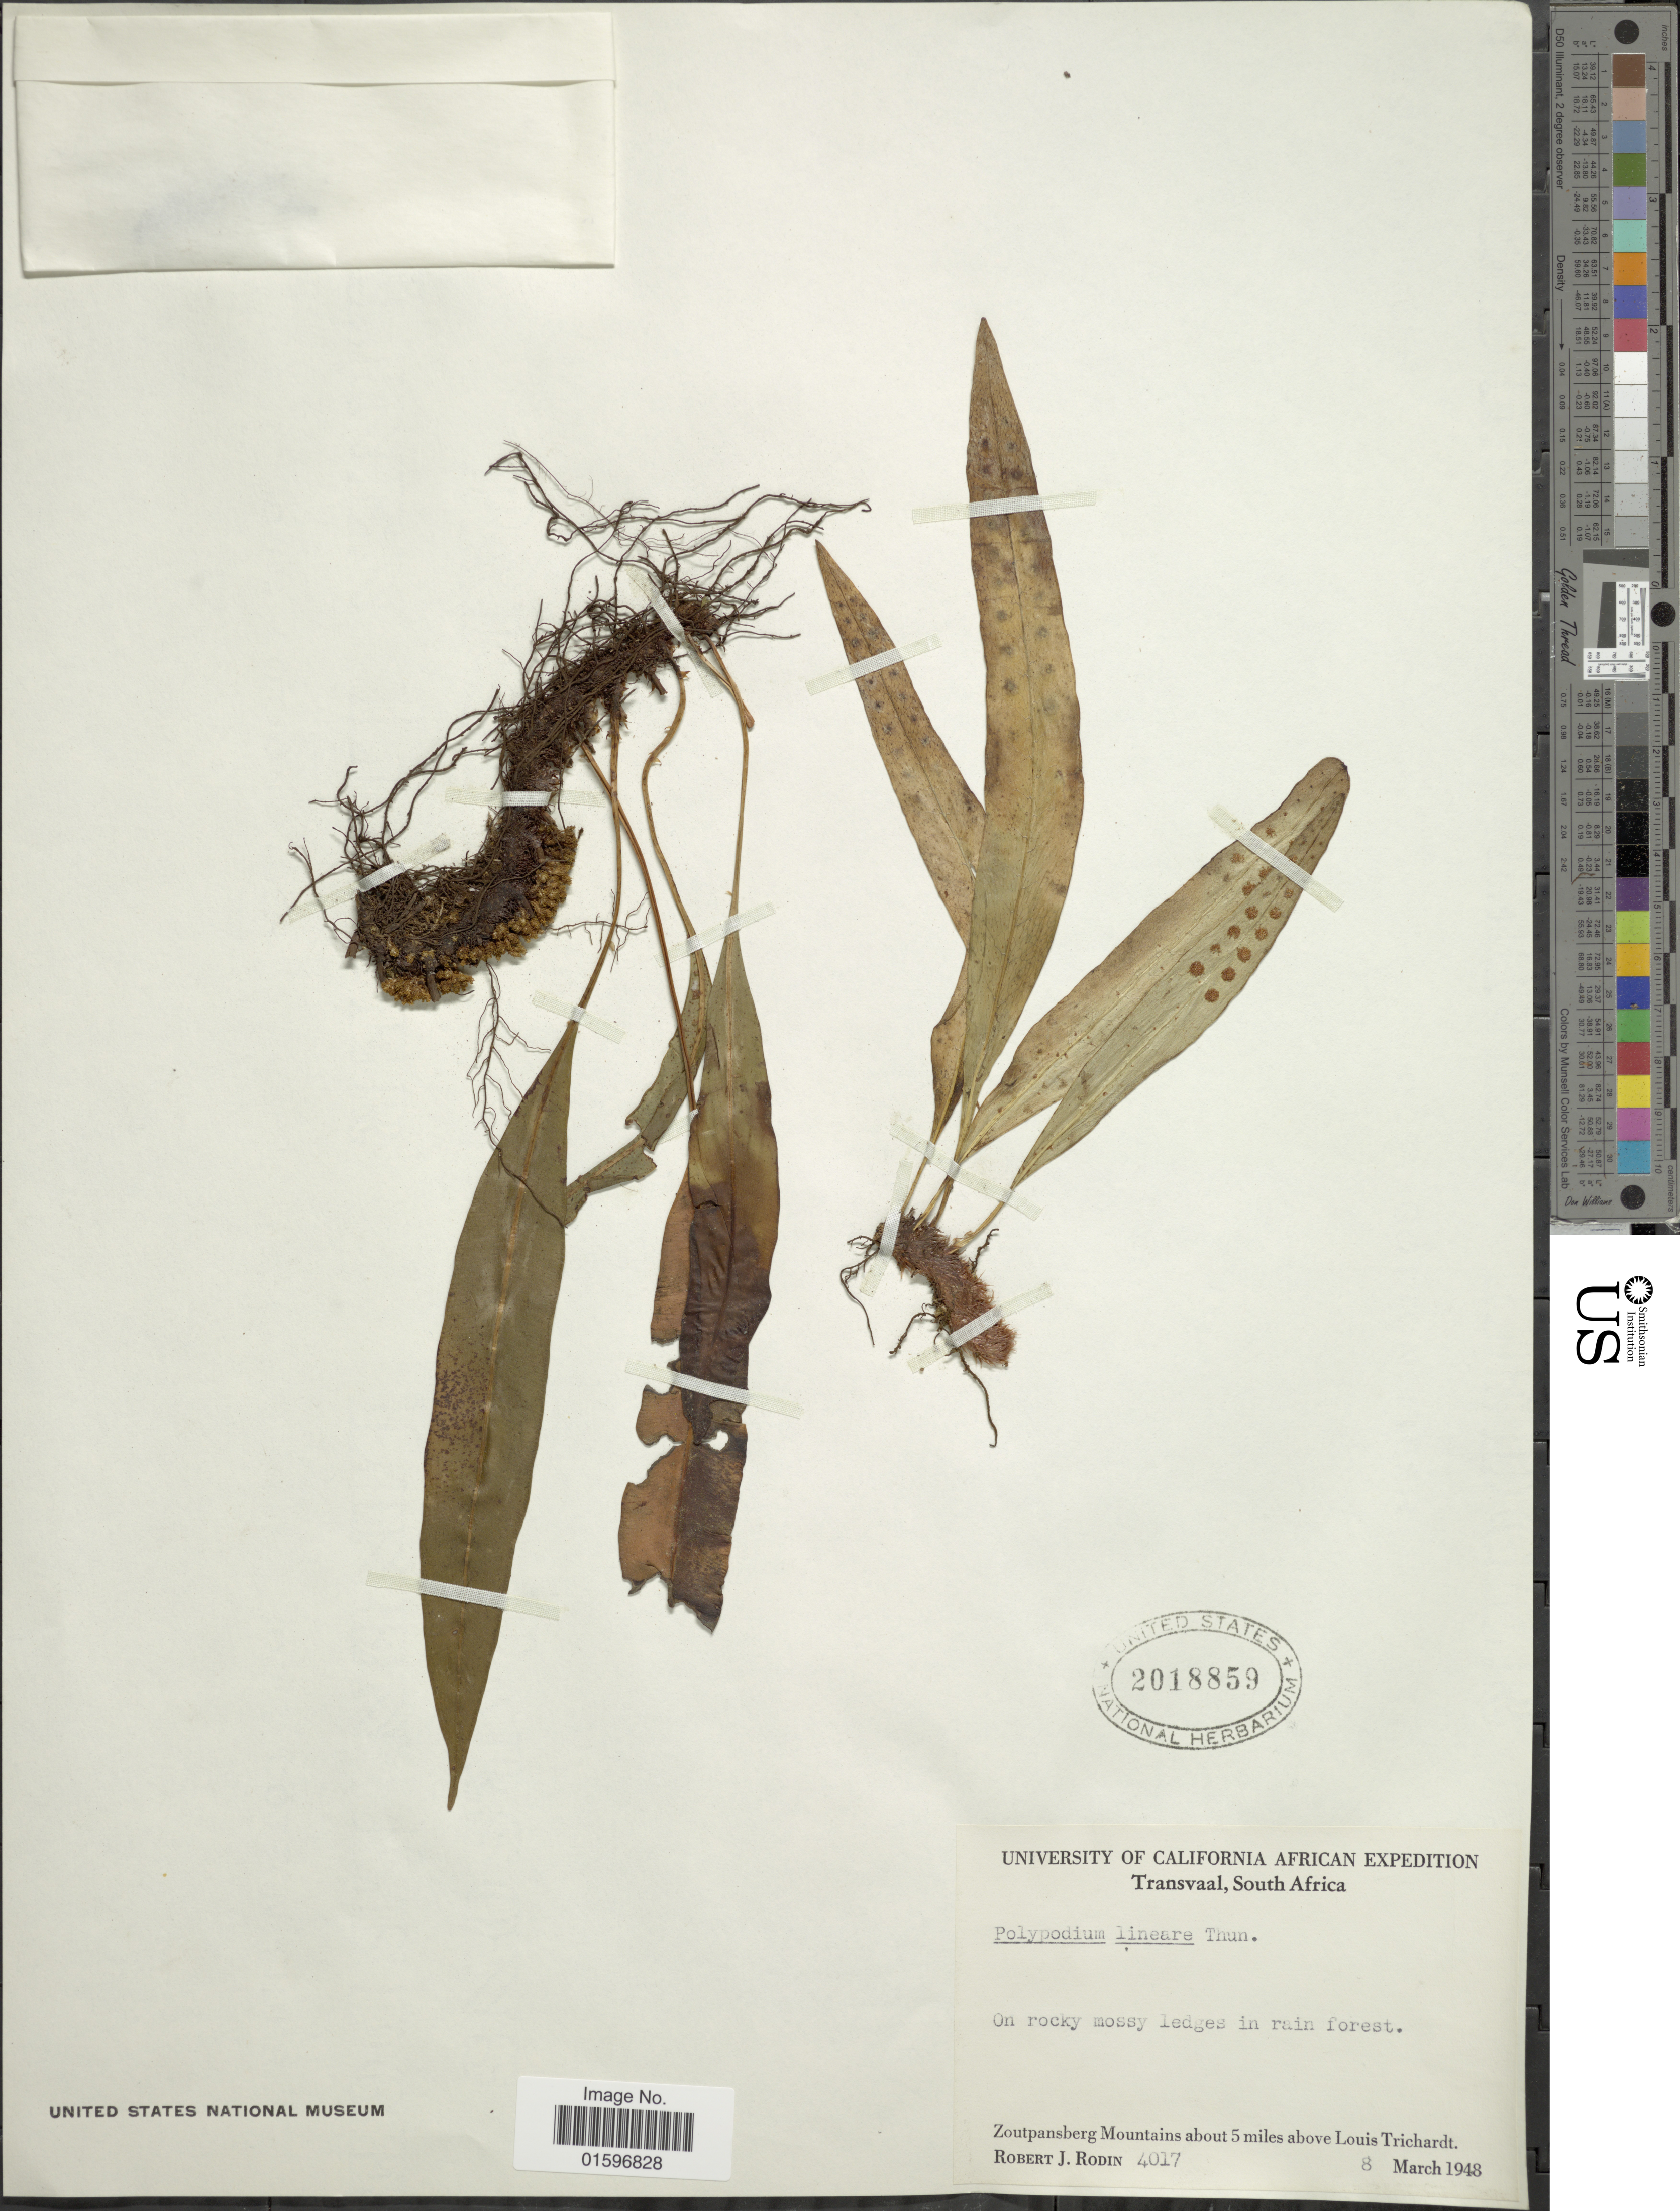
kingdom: Plantae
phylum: Tracheophyta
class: Polypodiopsida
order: Polypodiales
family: Polypodiaceae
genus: Polypodium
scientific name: Polypodium thunbergianum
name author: (Kaulf.) C. Chr.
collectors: R. J. Rodin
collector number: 4017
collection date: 1948-03-08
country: South Africa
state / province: Limpopo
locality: Transvaal, South Africa, Zoutpansberg Mountains about 5 miles above Louis Trichardt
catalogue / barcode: US 2018859